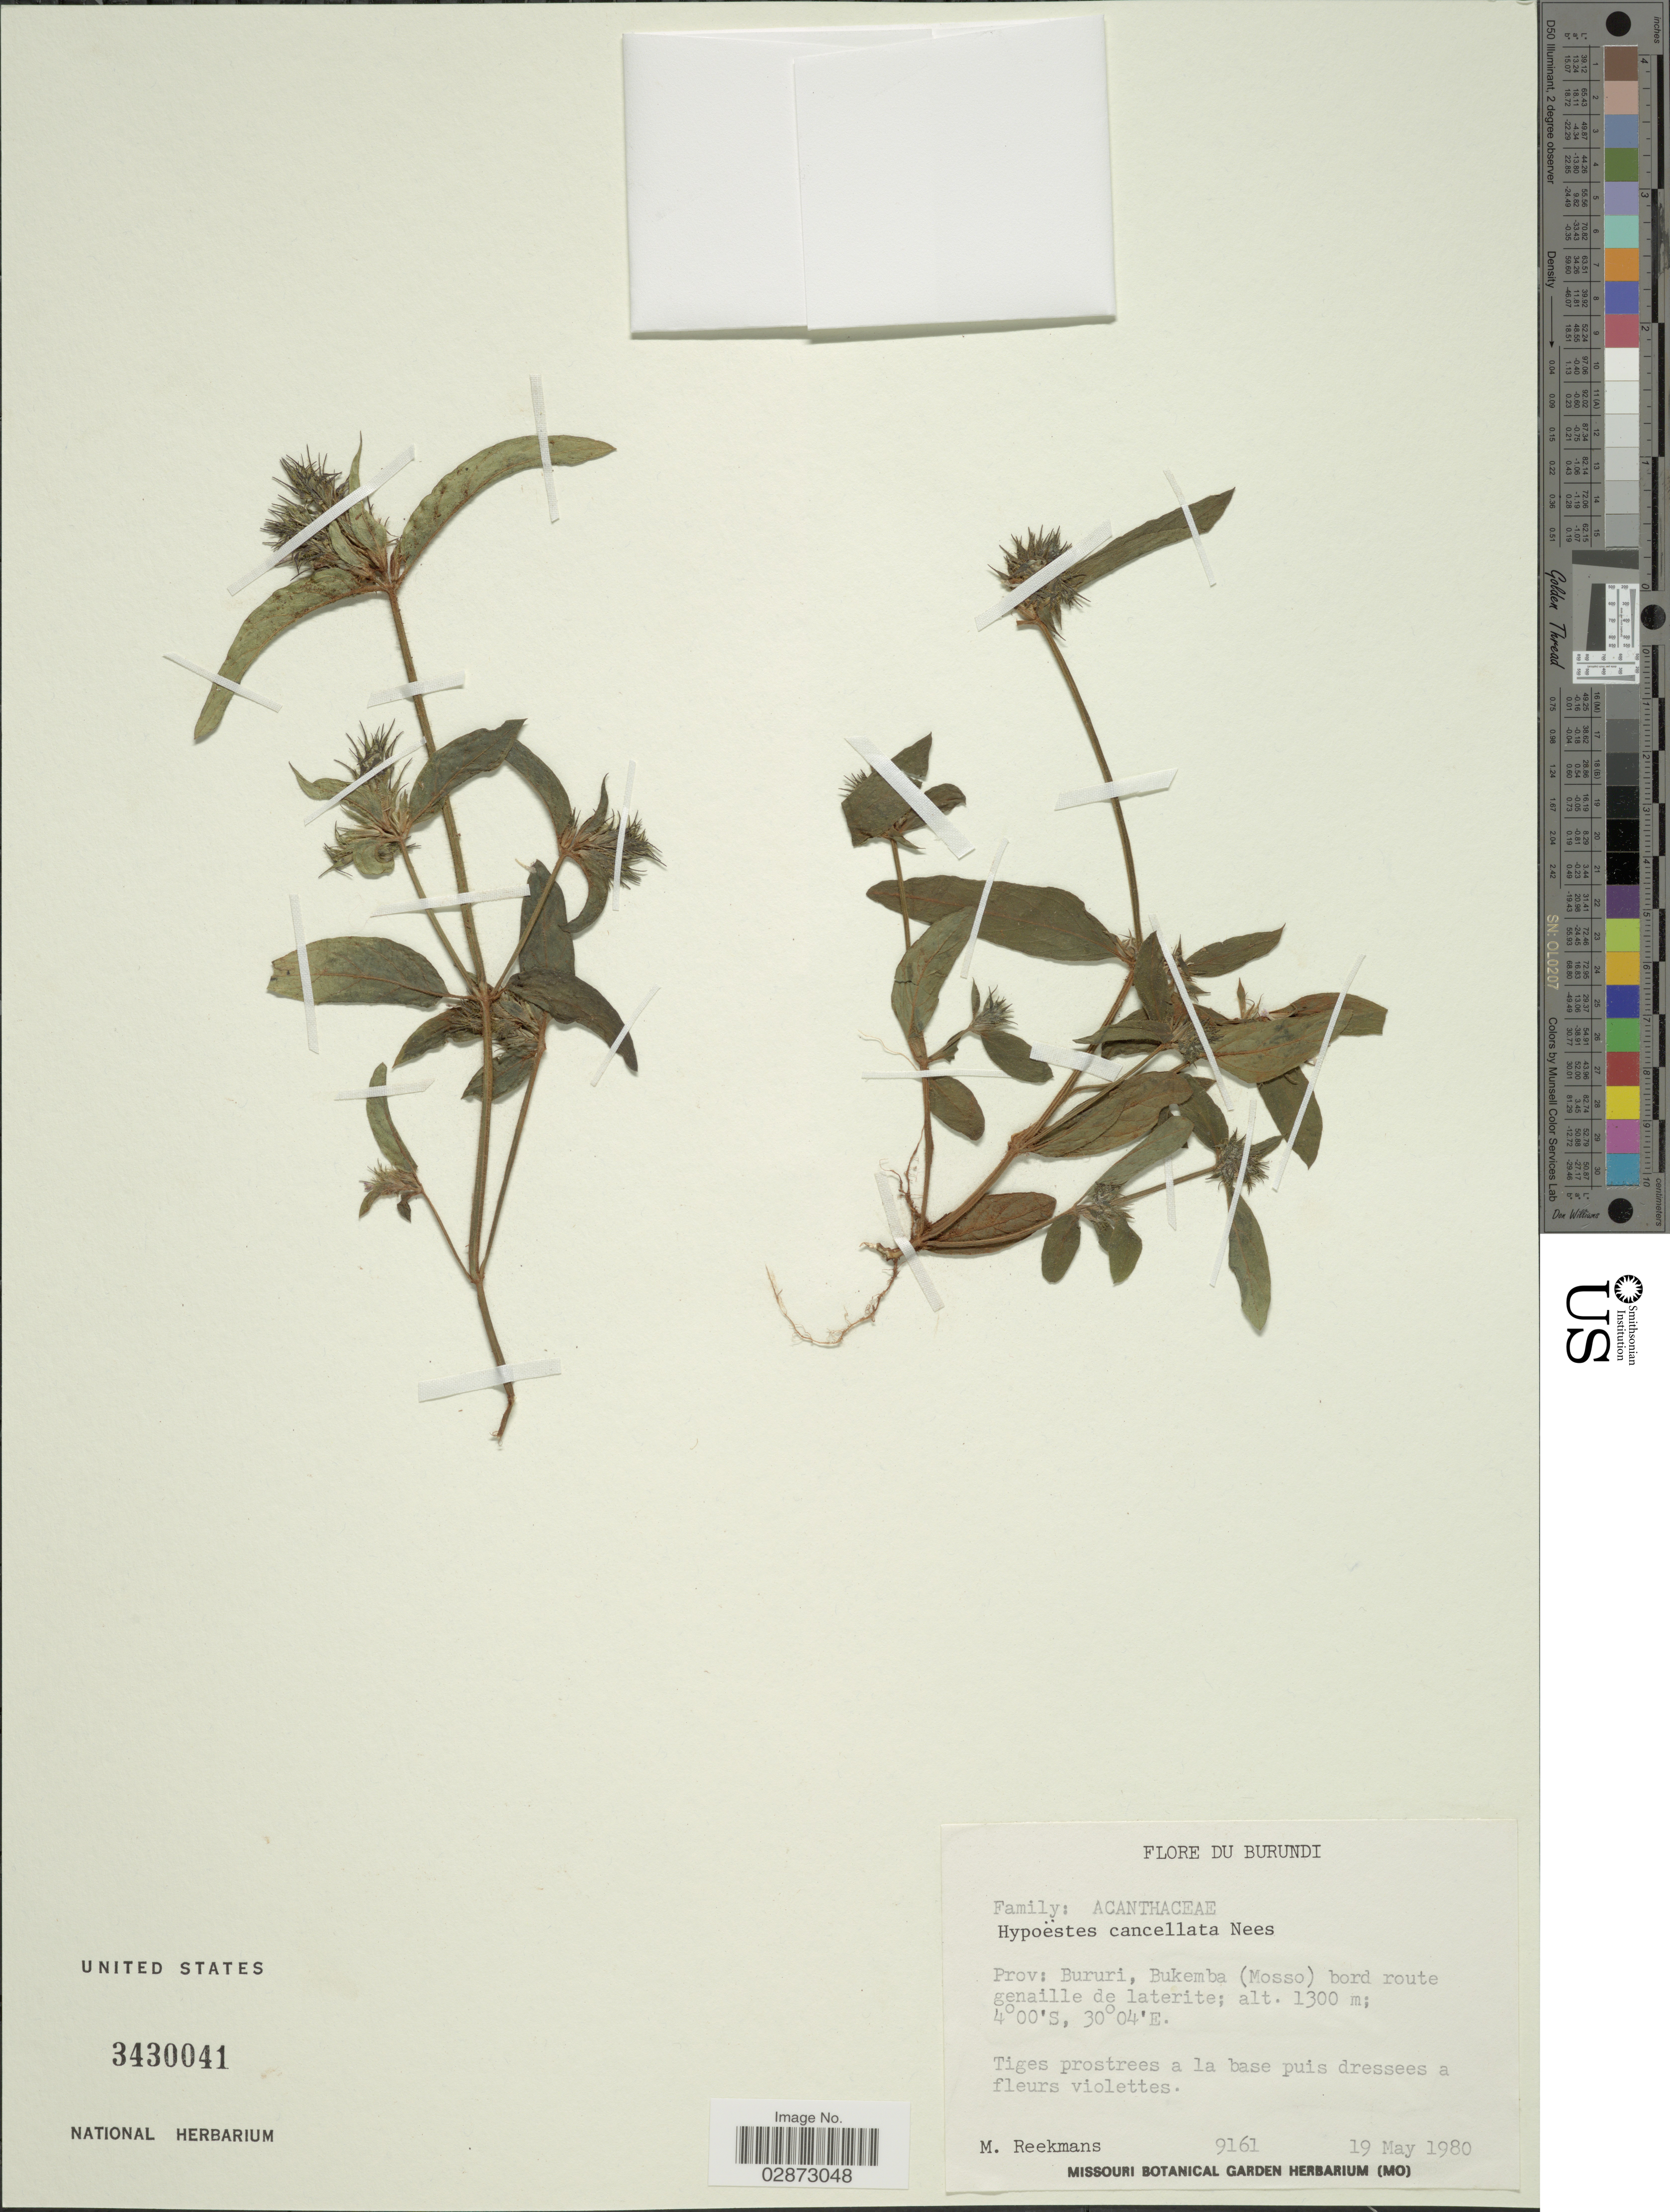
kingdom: Plantae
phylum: Tracheophyta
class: Magnoliopsida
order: Lamiales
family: Acanthaceae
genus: Hypoestes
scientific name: Hypoestes cancellata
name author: Nees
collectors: M. Reekmans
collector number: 9161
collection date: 1980-05-19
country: Burundi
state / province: Bururi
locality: Bukemba (Mosso) bord route genaille de laterite.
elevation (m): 1300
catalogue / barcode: US 3430041